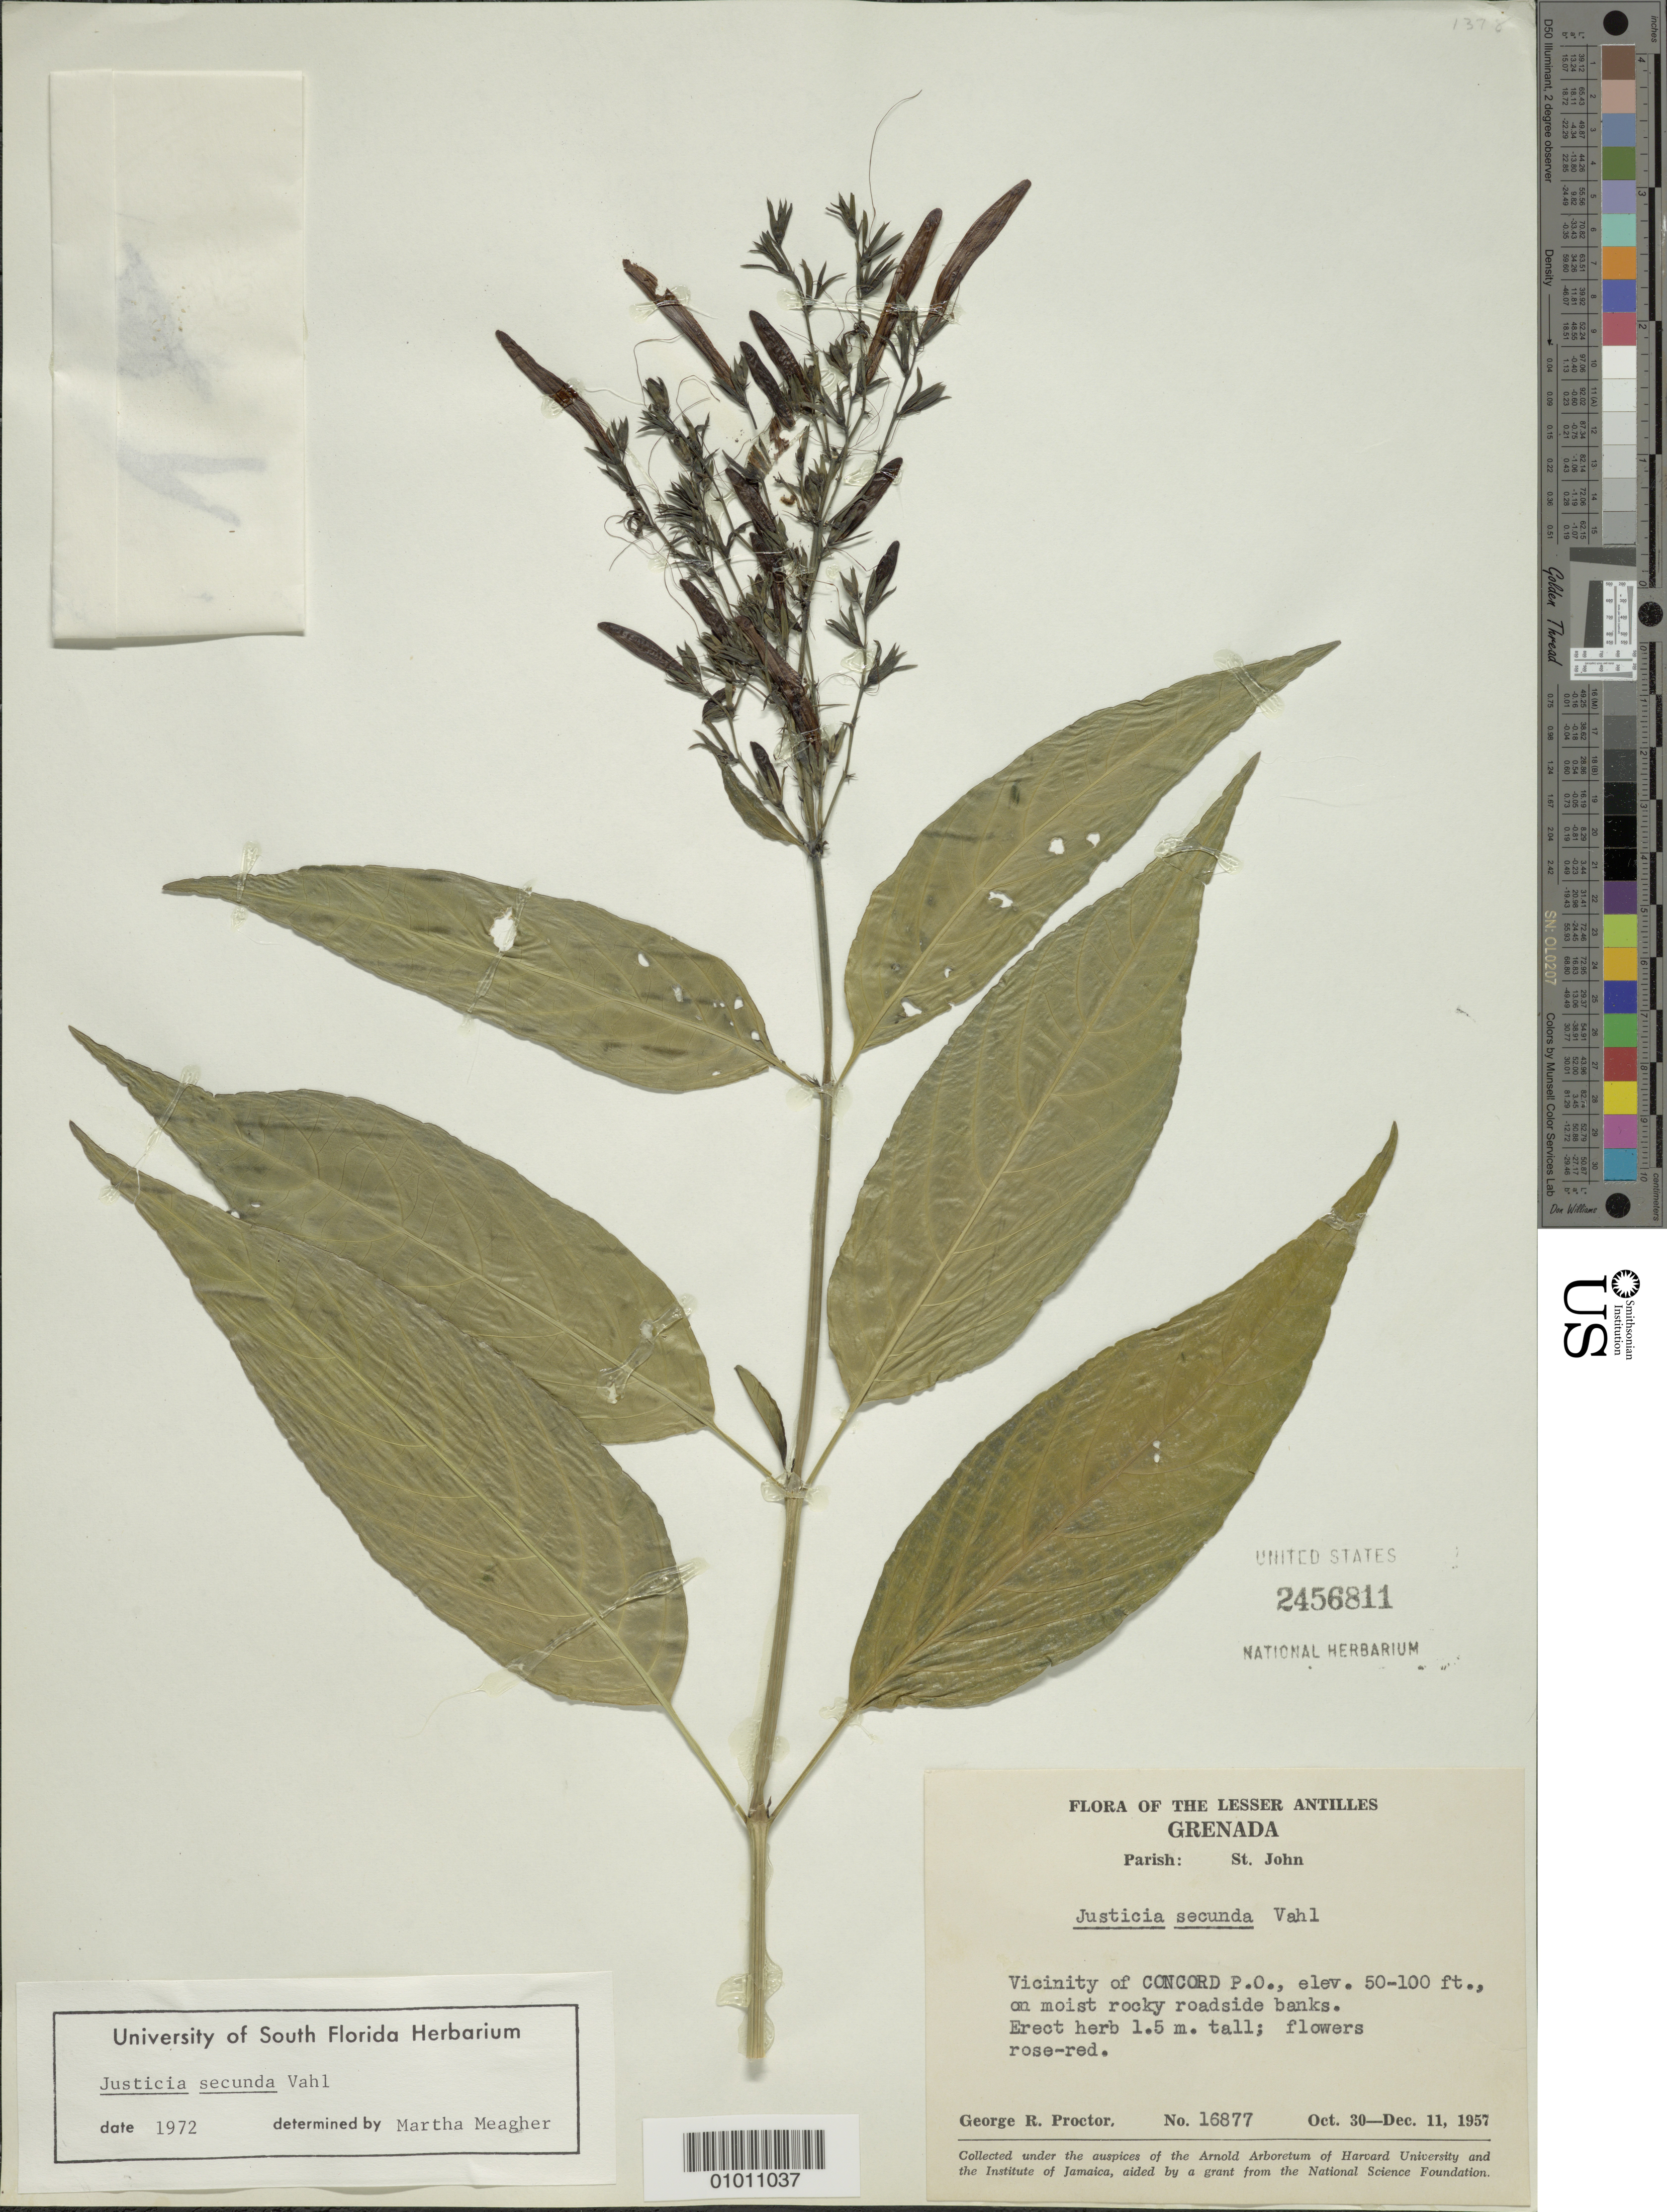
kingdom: Plantae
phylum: Tracheophyta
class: Magnoliopsida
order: Lamiales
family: Acanthaceae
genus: Justicia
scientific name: Justicia secunda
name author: Vahl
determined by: Meagher, M.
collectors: G. R. Proctor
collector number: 16877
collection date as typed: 30 Oct 1957 to 11 Dec 1957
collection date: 1957-10-30/1957-12-11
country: Grenada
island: Grenada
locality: Concord P.O.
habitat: Moist rocky roadside banks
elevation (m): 15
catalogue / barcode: US 2456811